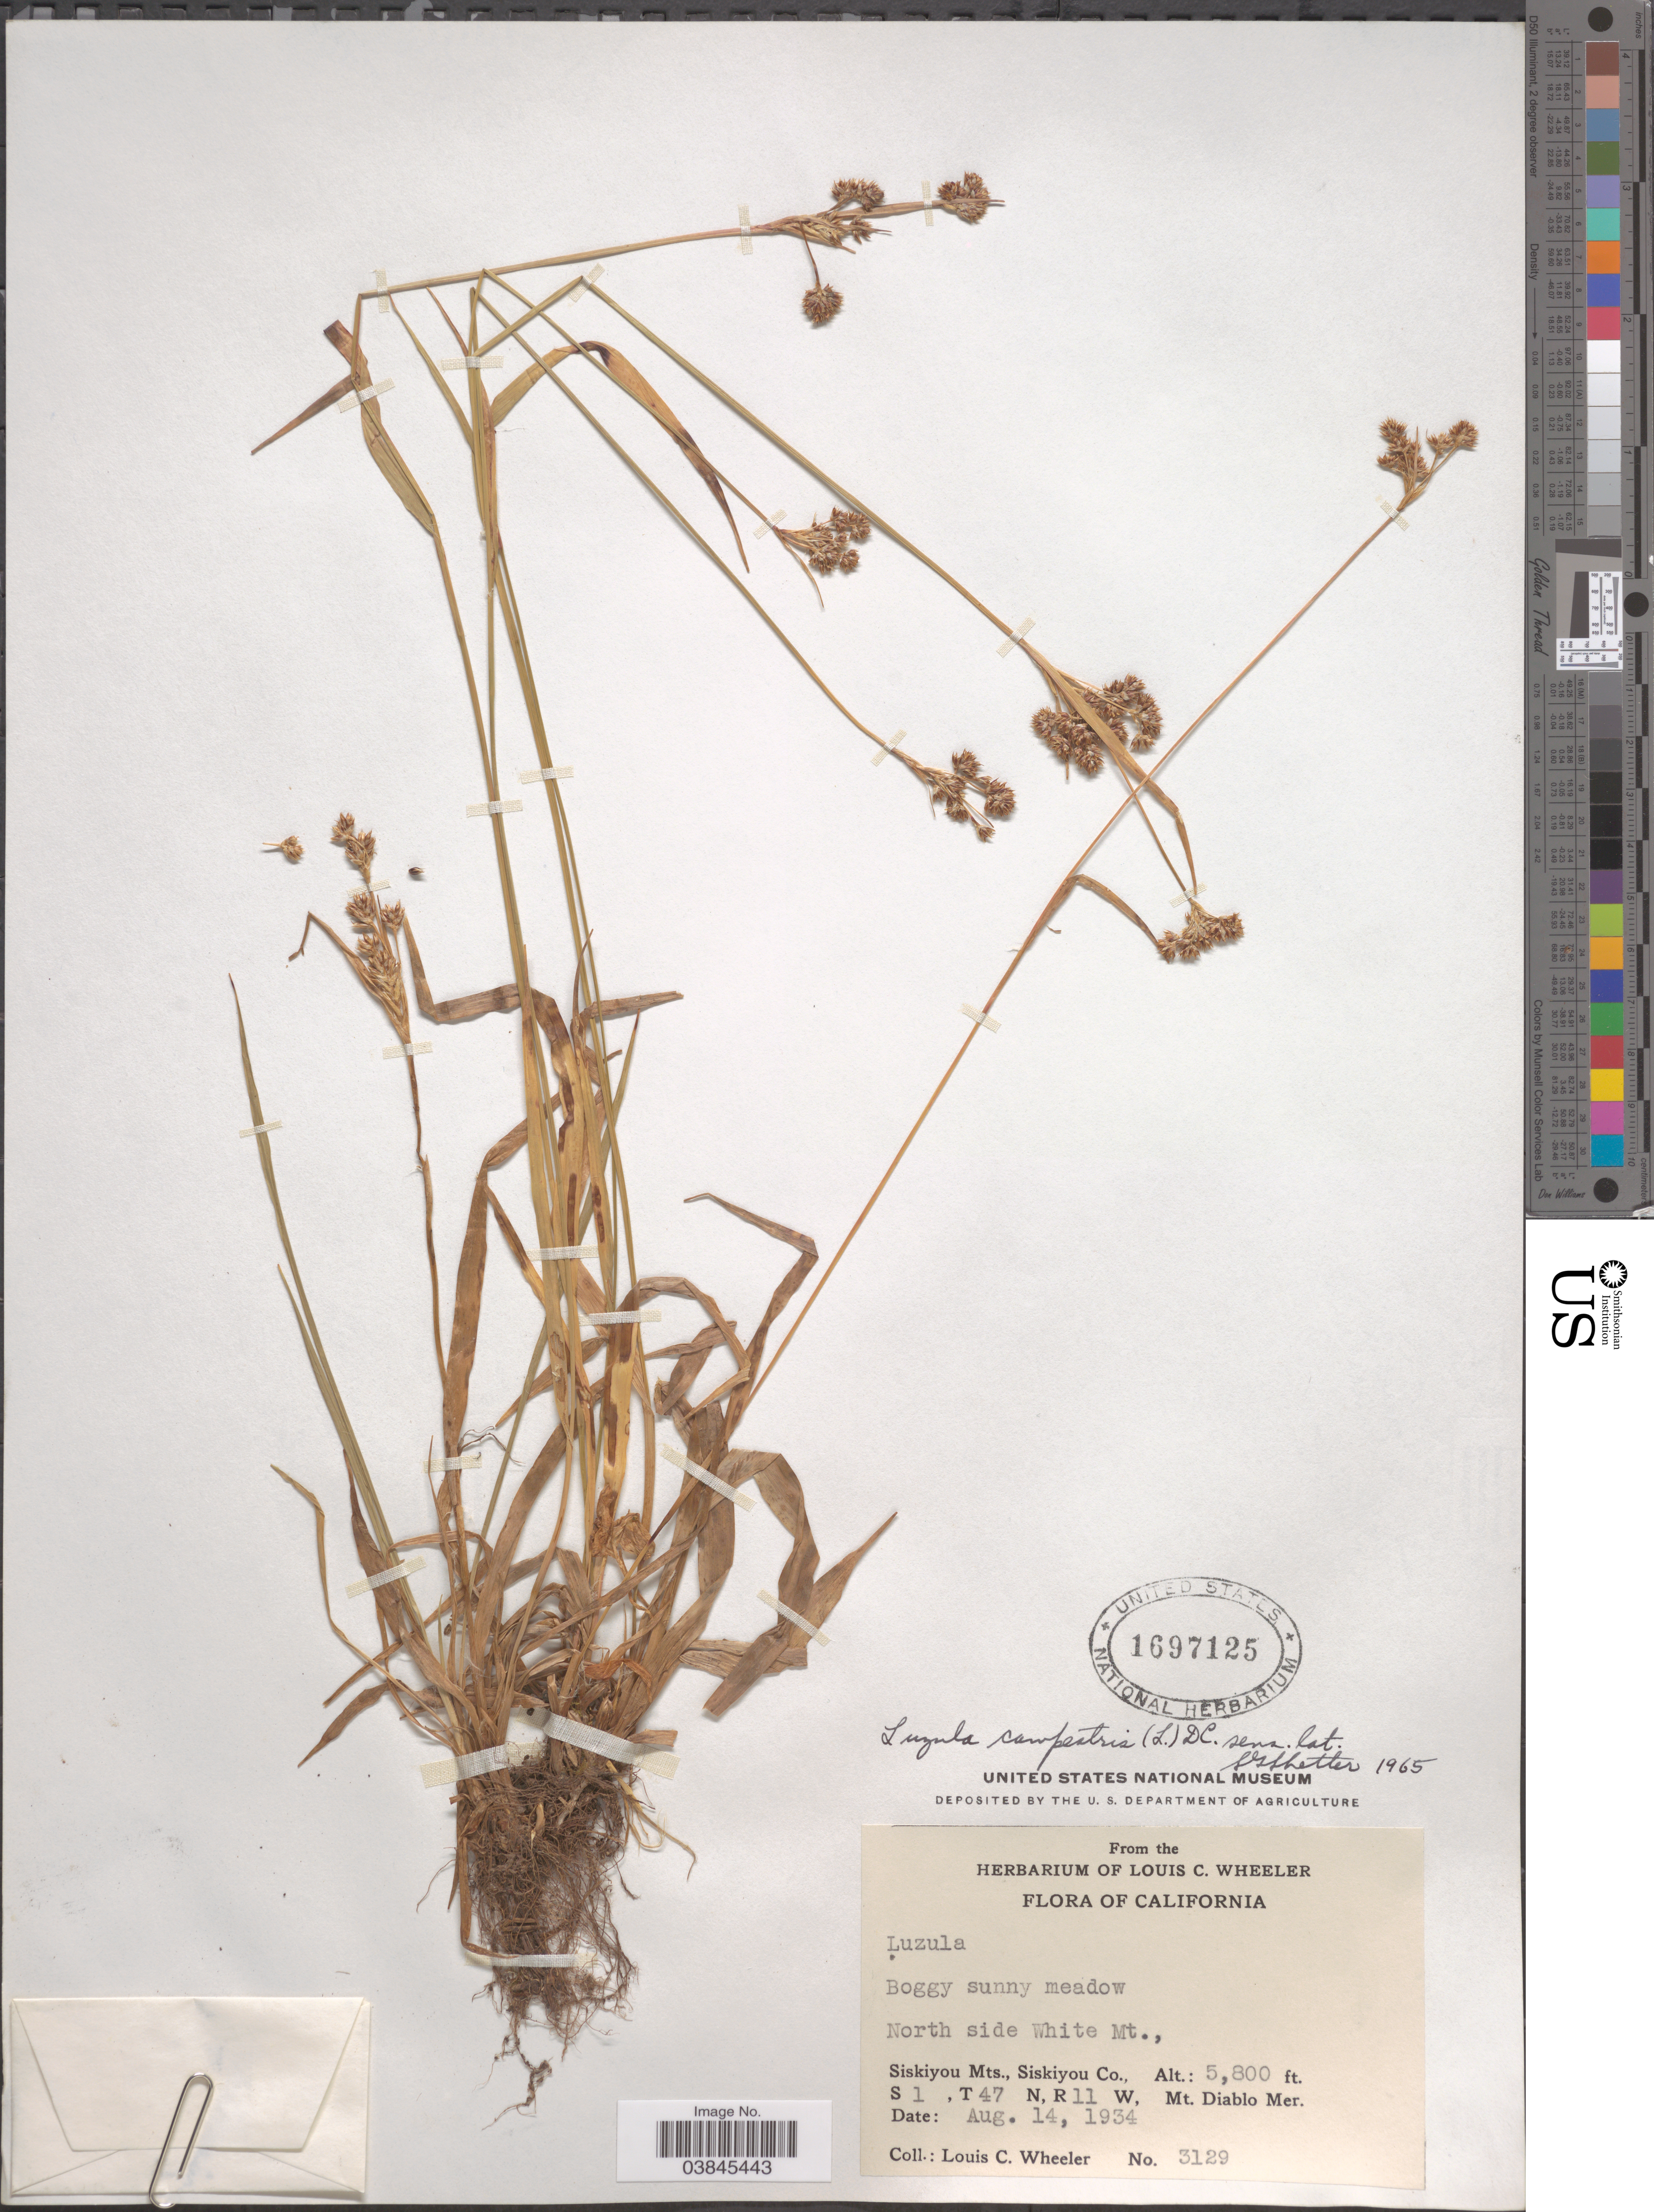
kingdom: Plantae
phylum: Tracheophyta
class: Liliopsida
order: Poales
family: Juncaceae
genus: Luzula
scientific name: Luzula campestris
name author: (L.) DC.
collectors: L. C. Wheeler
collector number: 3129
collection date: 1934-08-14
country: United States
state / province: California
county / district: Siskiyou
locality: Boggy sunny meadow. North side White Mt., Siskiyou Mts., Siskiyou Co., S 1, T 47 N, R 11 W. Mt. Diablo Mer.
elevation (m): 1768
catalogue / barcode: US 1697125